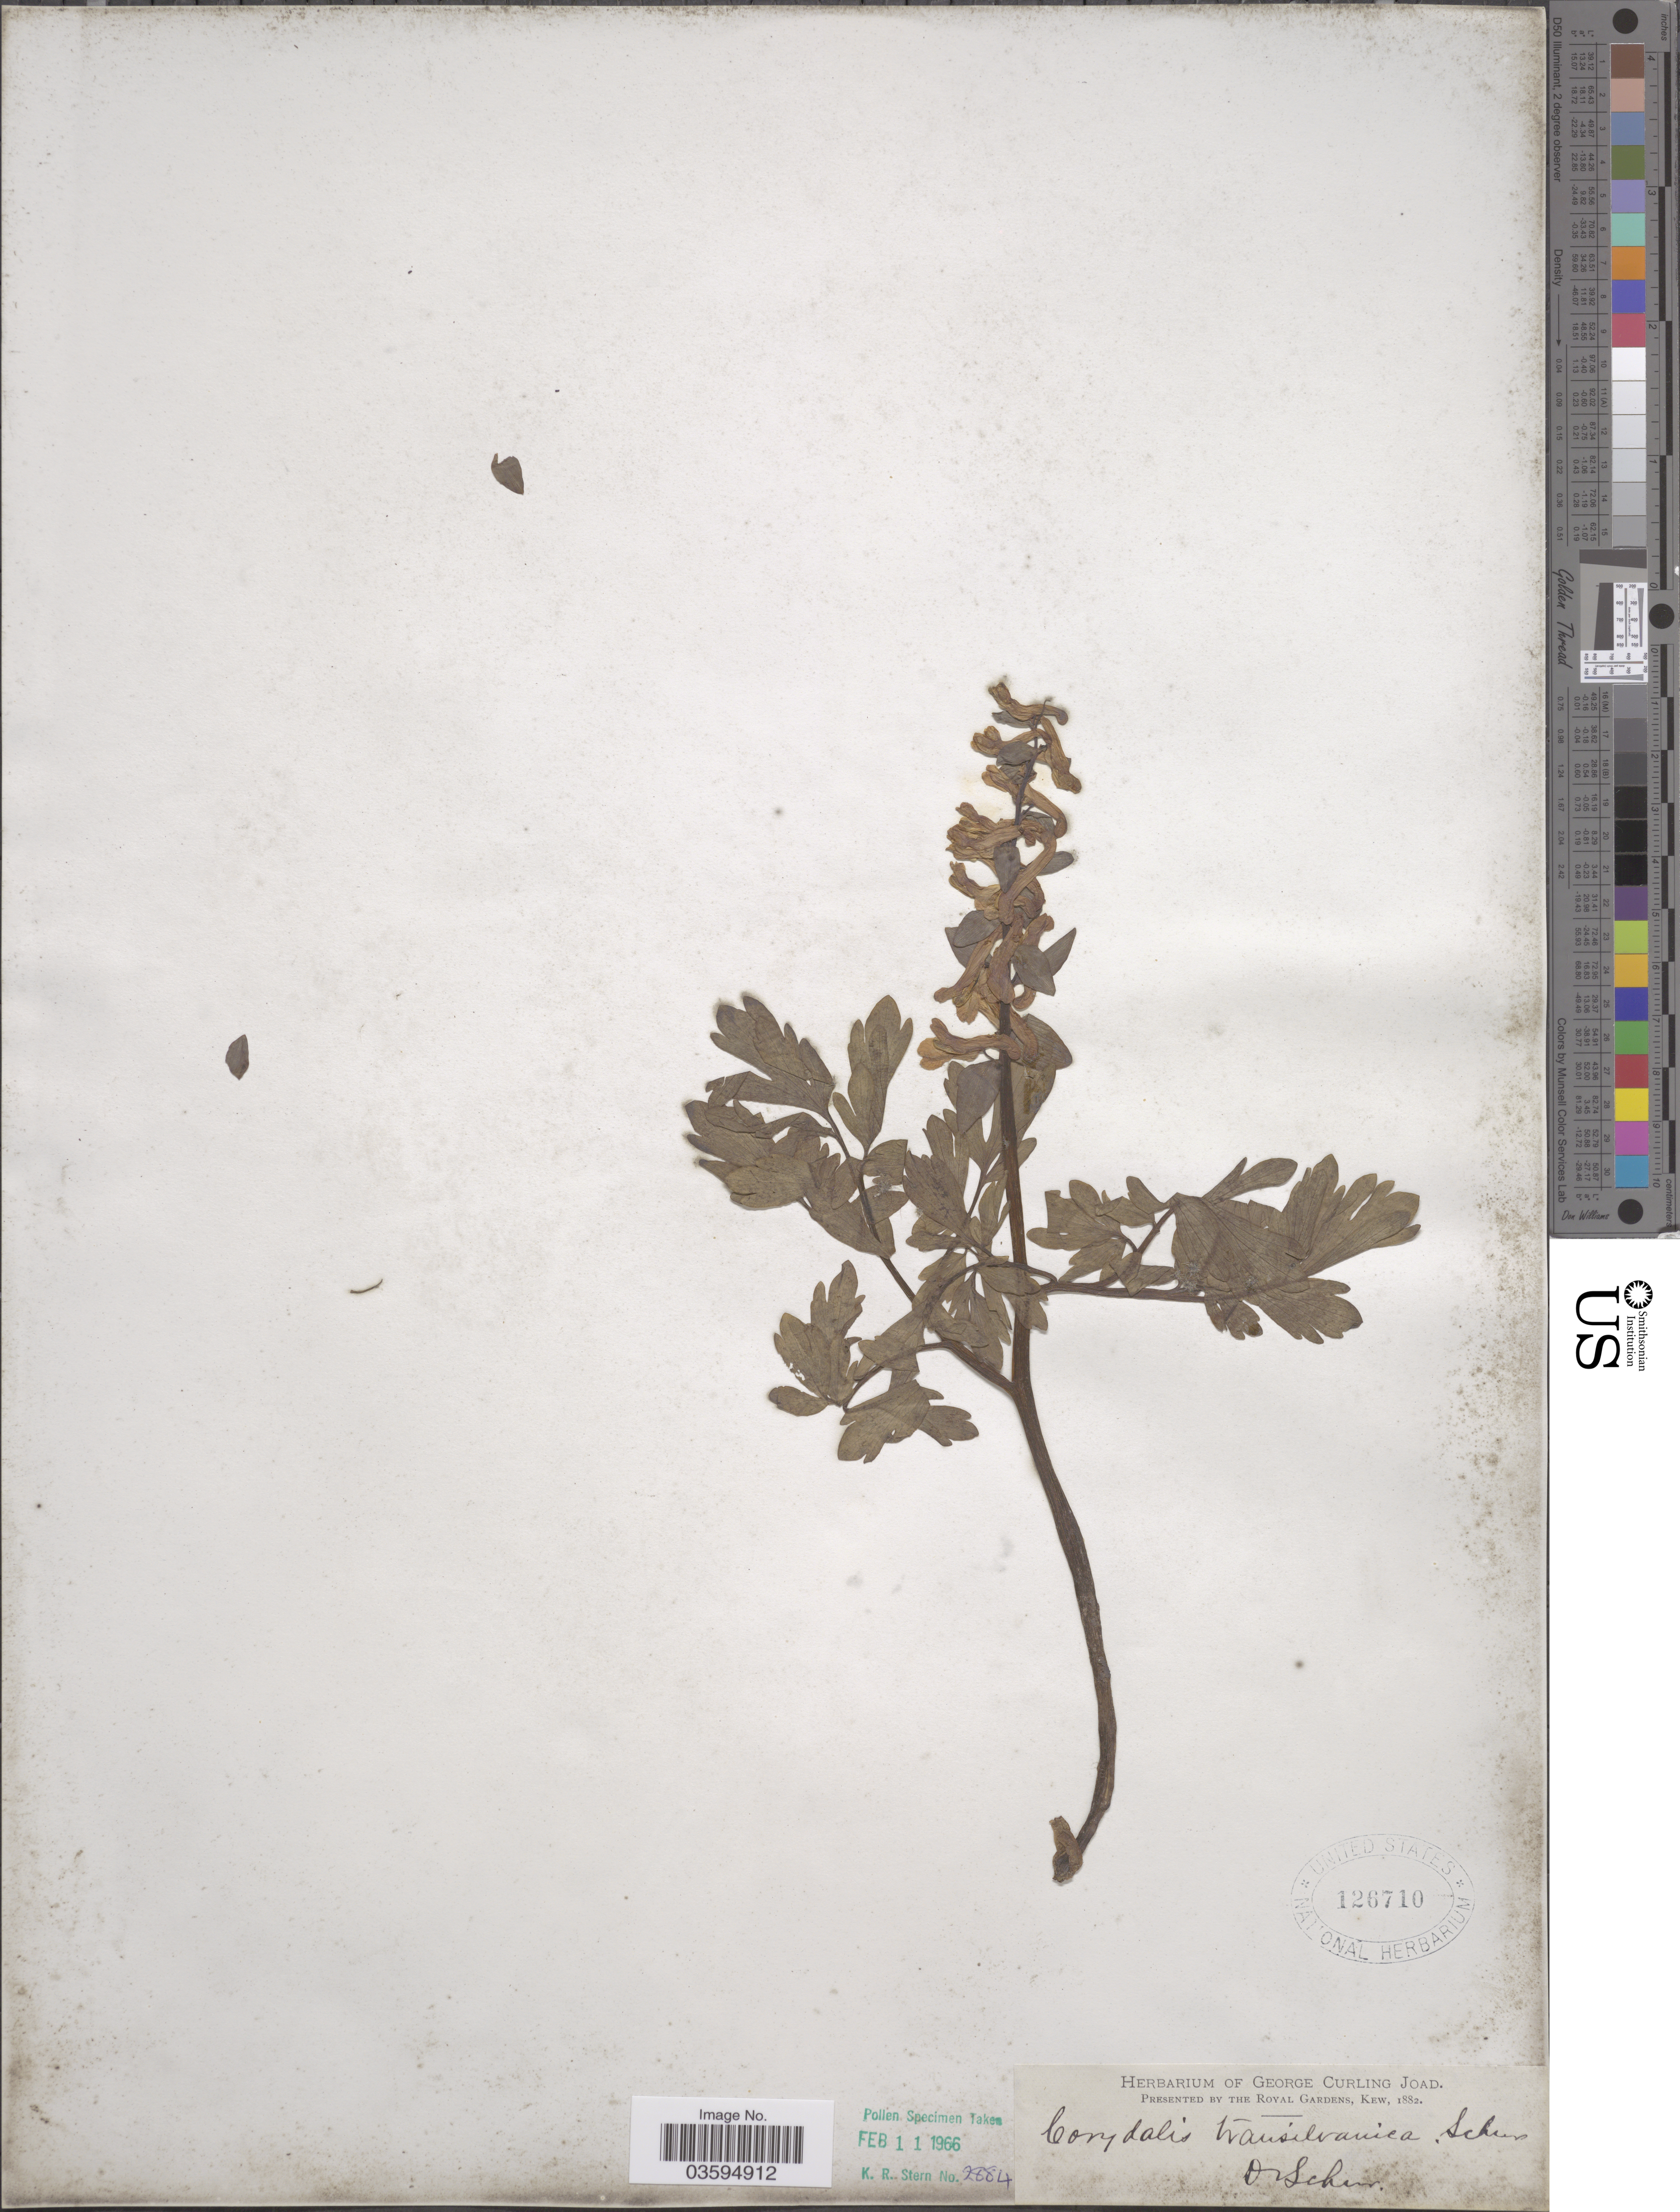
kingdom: Plantae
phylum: Tracheophyta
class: Magnoliopsida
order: Ranunculales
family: Papaveraceae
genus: Corydalis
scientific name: Corydalis transilvanica Schur, ined.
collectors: Schur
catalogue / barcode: US 126710